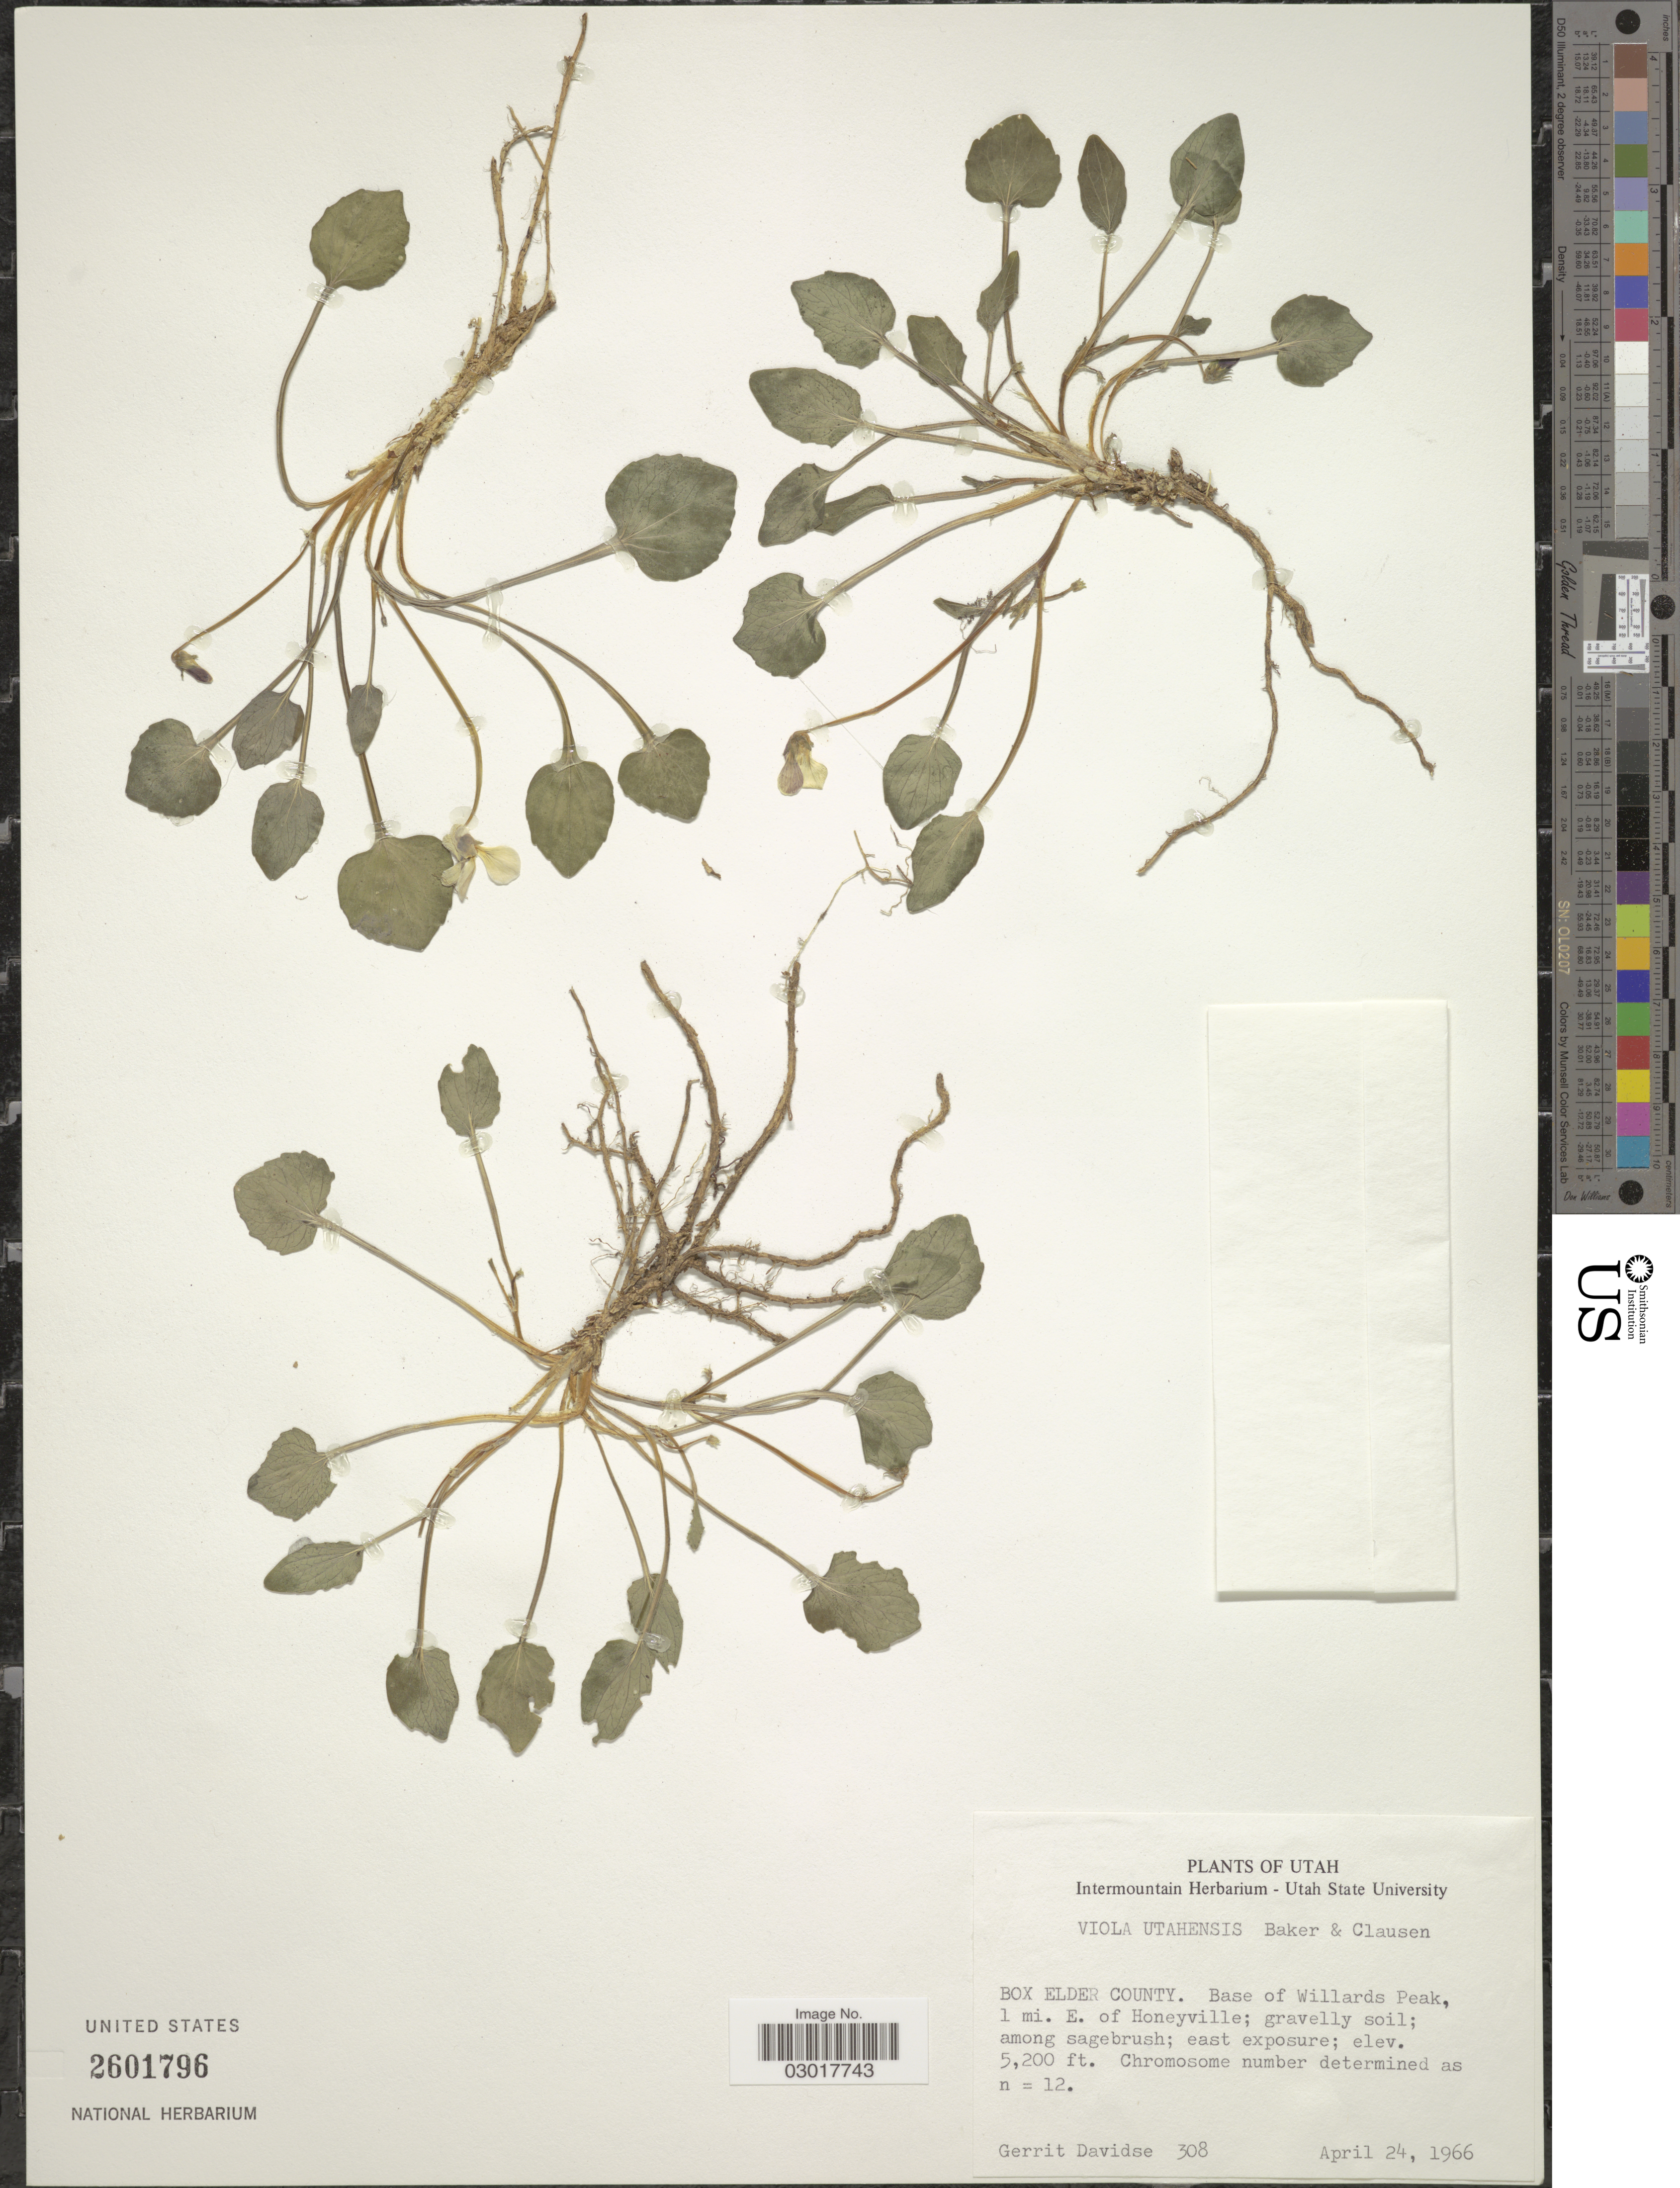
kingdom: Plantae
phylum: Tracheophyta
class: Magnoliopsida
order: Malpighiales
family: Violaceae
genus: Viola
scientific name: Viola utahensis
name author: M.S. Baker & J.C. Clausen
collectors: G. Davidse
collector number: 308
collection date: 1966-04-24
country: United States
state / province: Utah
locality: Box Elder County. Base of Willards Peak, 1 mi. E. of Honeyville.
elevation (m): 1585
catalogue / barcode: US 2601796